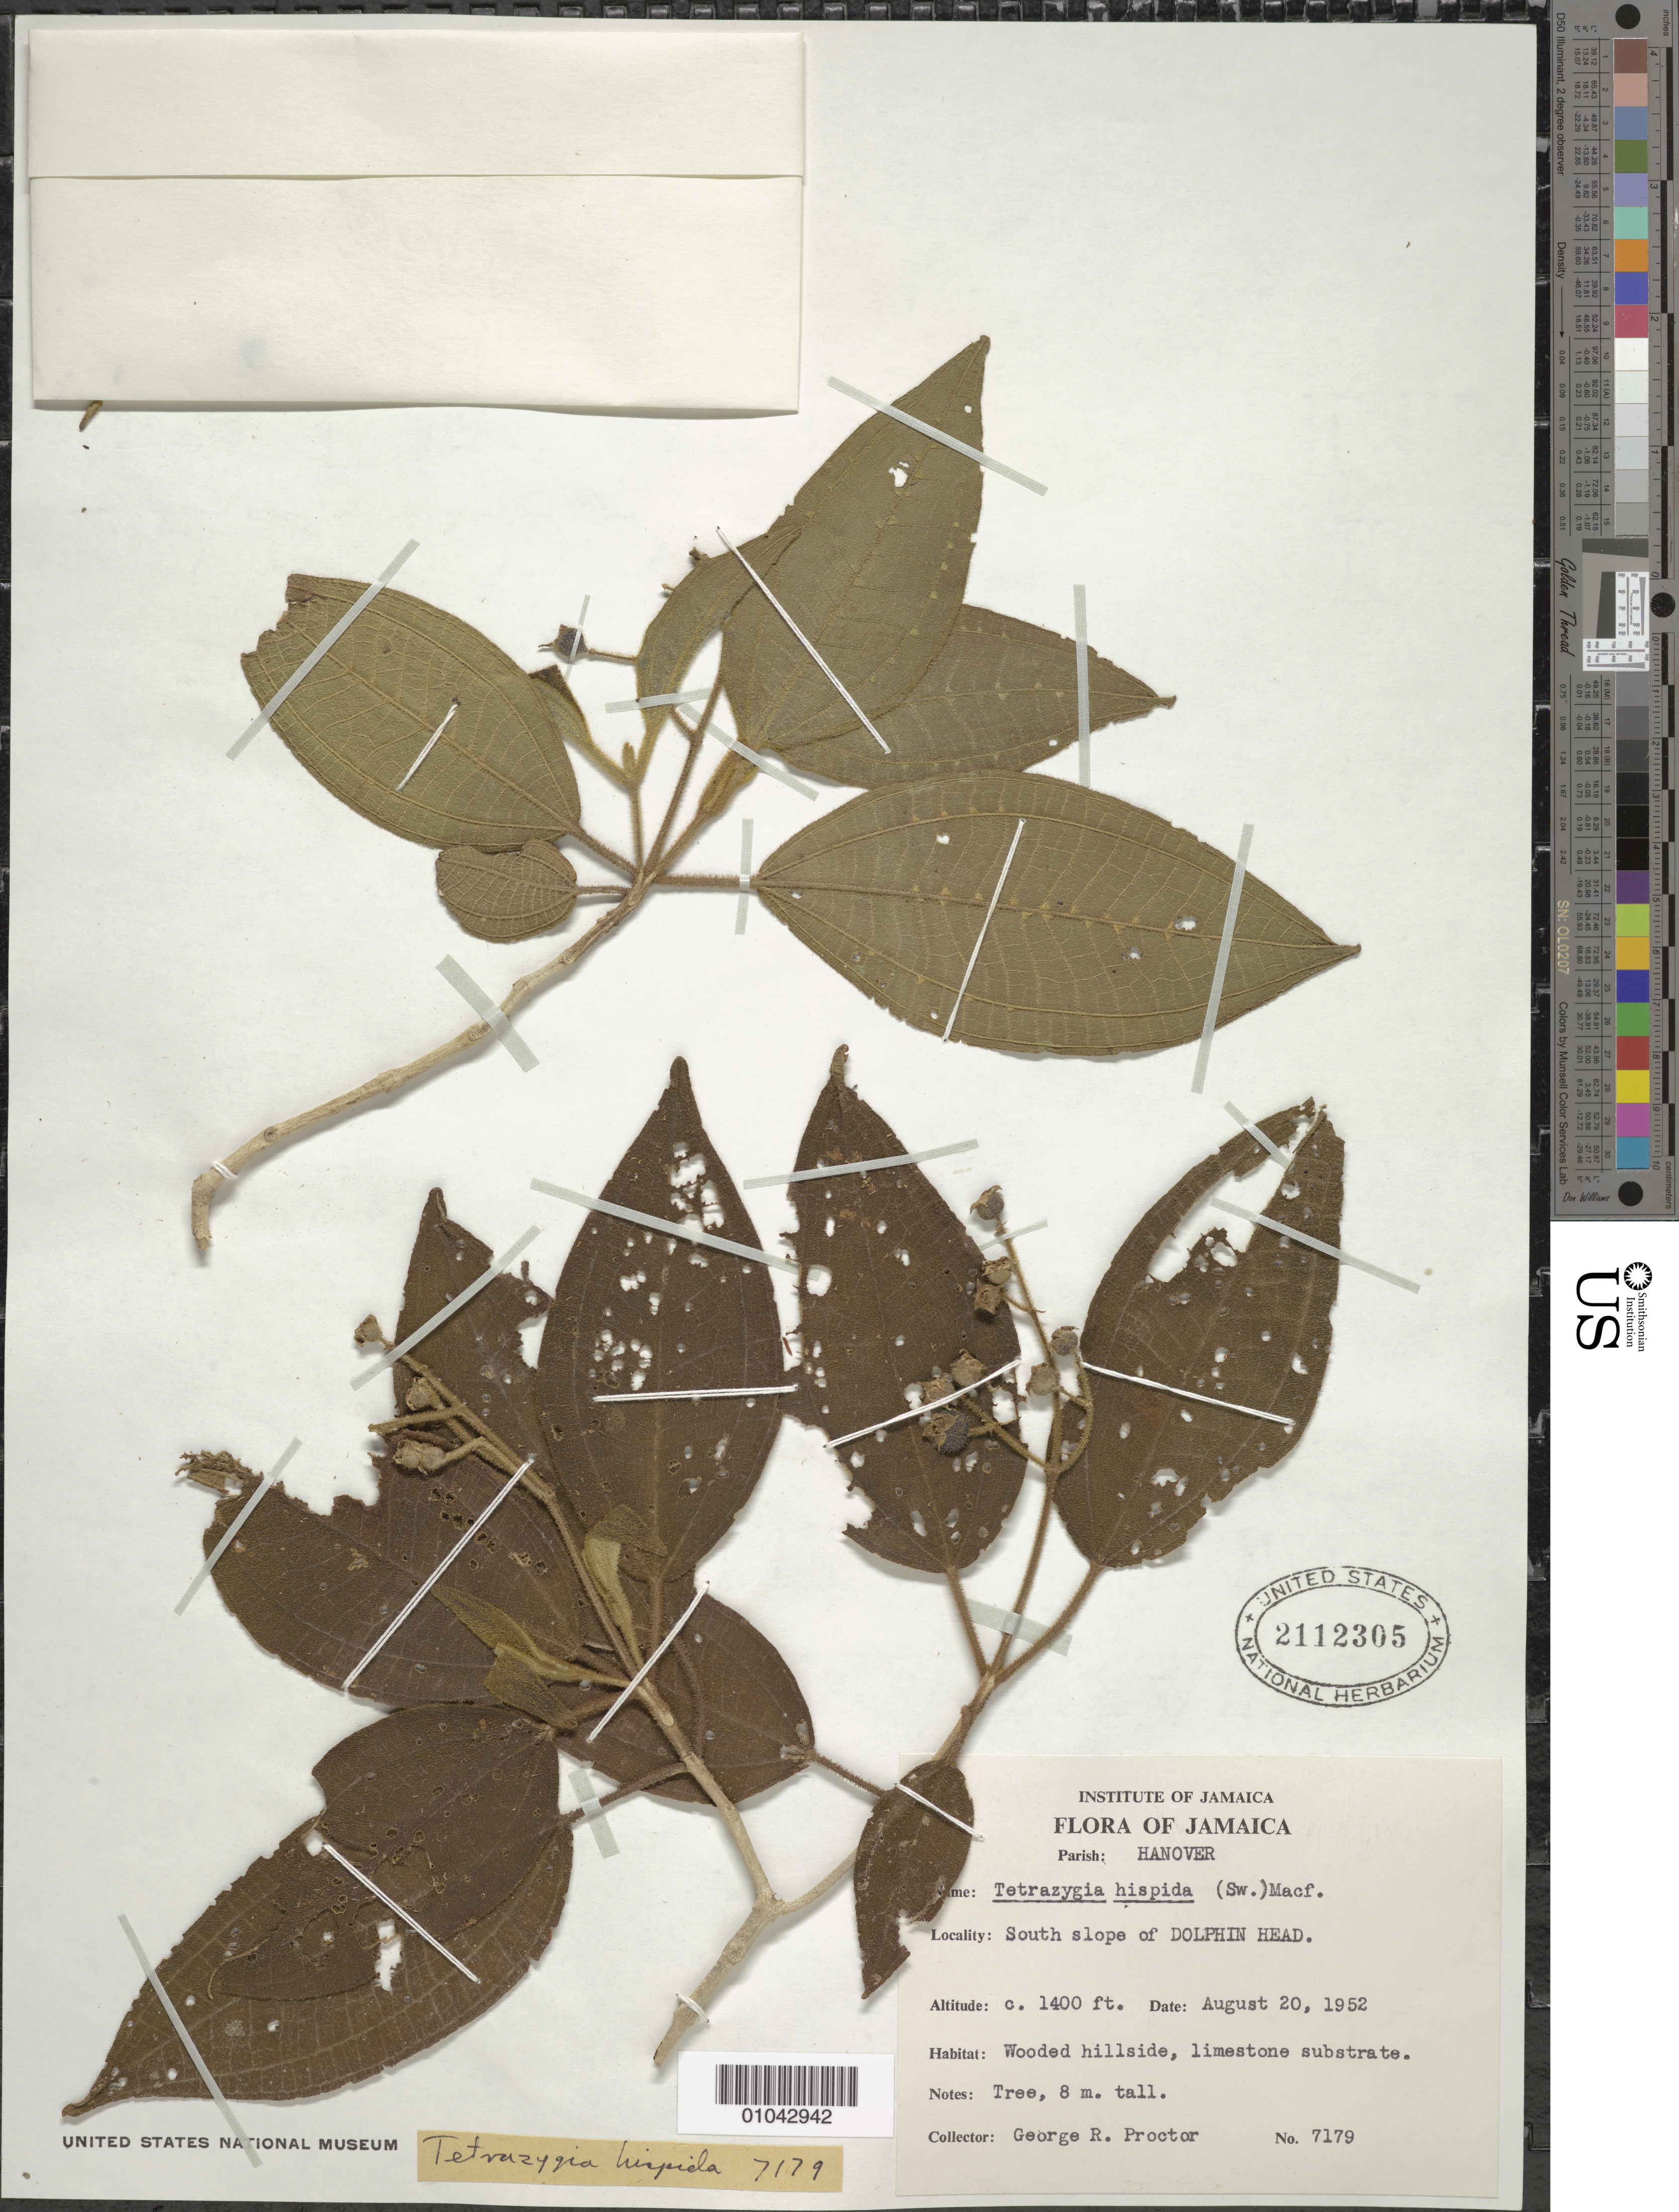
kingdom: Plantae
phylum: Tracheophyta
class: Magnoliopsida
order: Myrtales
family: Melastomataceae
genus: Tetrazygia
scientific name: Tetrazygia hispida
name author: (Sw.) Macfad.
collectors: G. R. Proctor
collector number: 7179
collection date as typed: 20 Aug 1952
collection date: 1952-08-20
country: Jamaica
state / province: Hanover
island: Jamaica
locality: Dolphin Head, south slope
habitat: Wooded hillside, limestone substrate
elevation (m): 427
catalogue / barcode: US 2112305